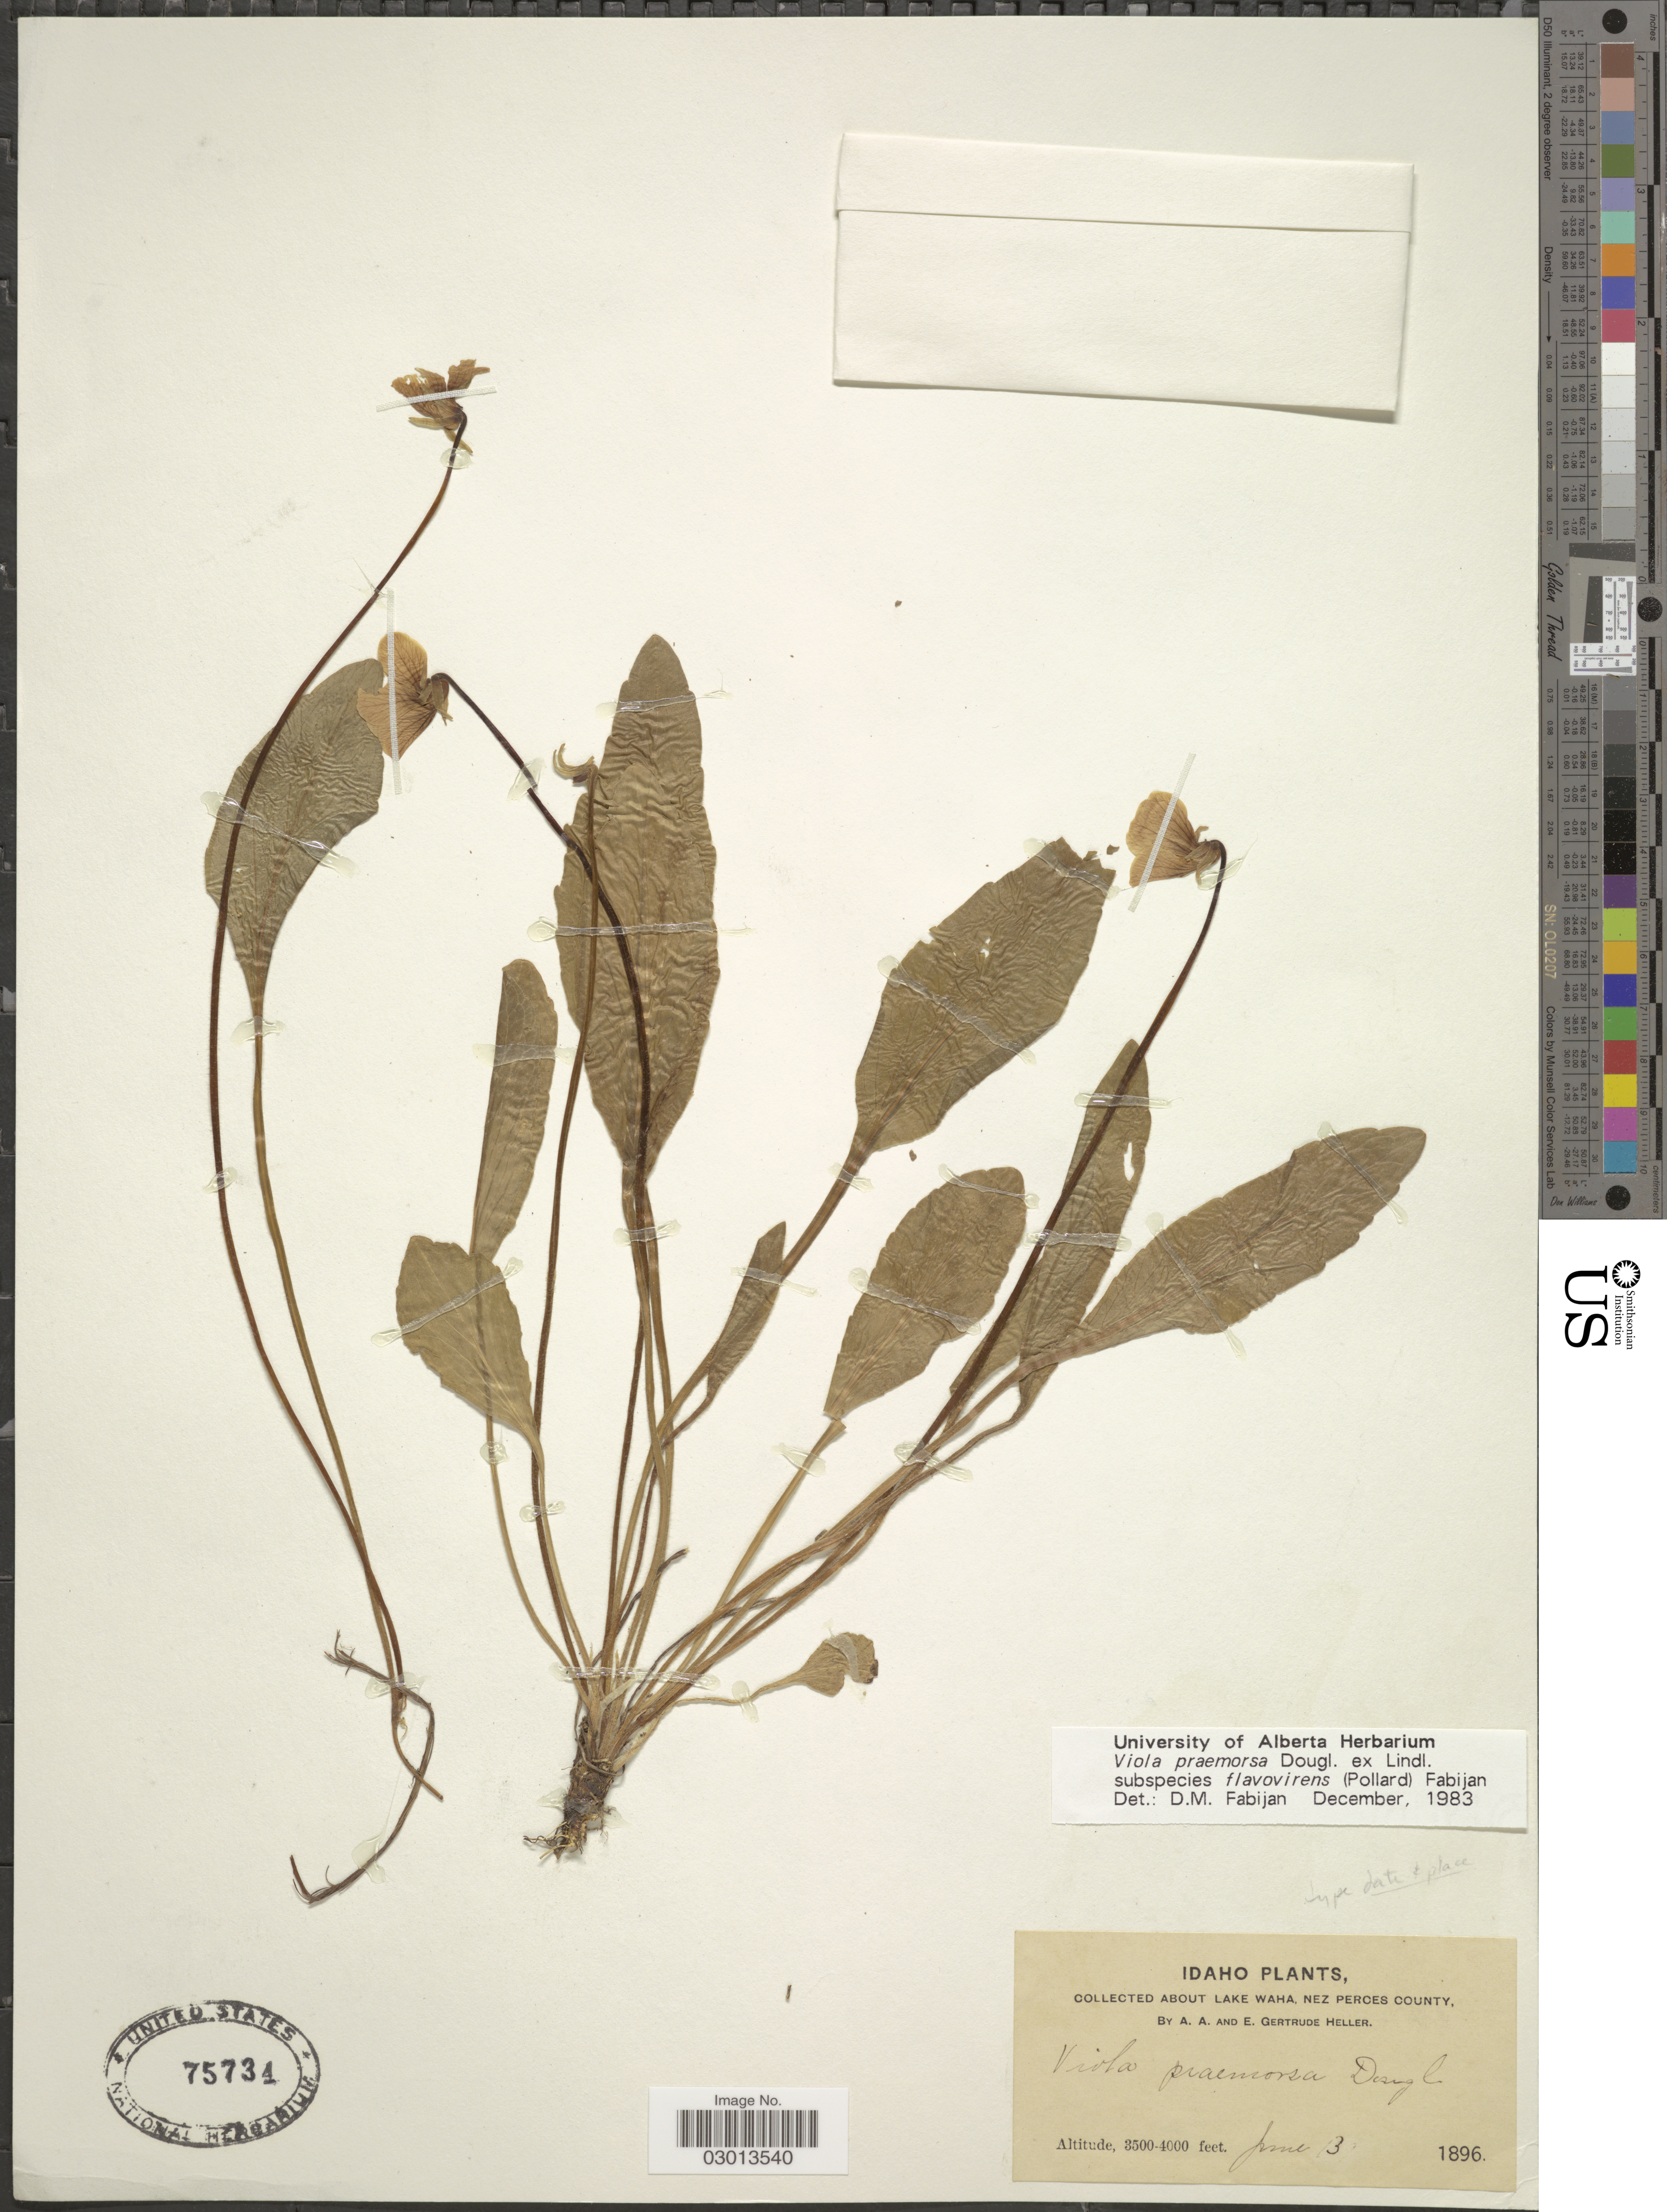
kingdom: Plantae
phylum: Tracheophyta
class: Magnoliopsida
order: Malpighiales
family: Violaceae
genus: Viola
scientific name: Viola praemorsa subsp. flavovirens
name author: (Pollard) Fabijan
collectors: A. A. Heller & E. G. Heller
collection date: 1896-06-03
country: United States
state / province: Idaho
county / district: Nez Perce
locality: About Lake Waha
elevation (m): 1067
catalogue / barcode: US 75734